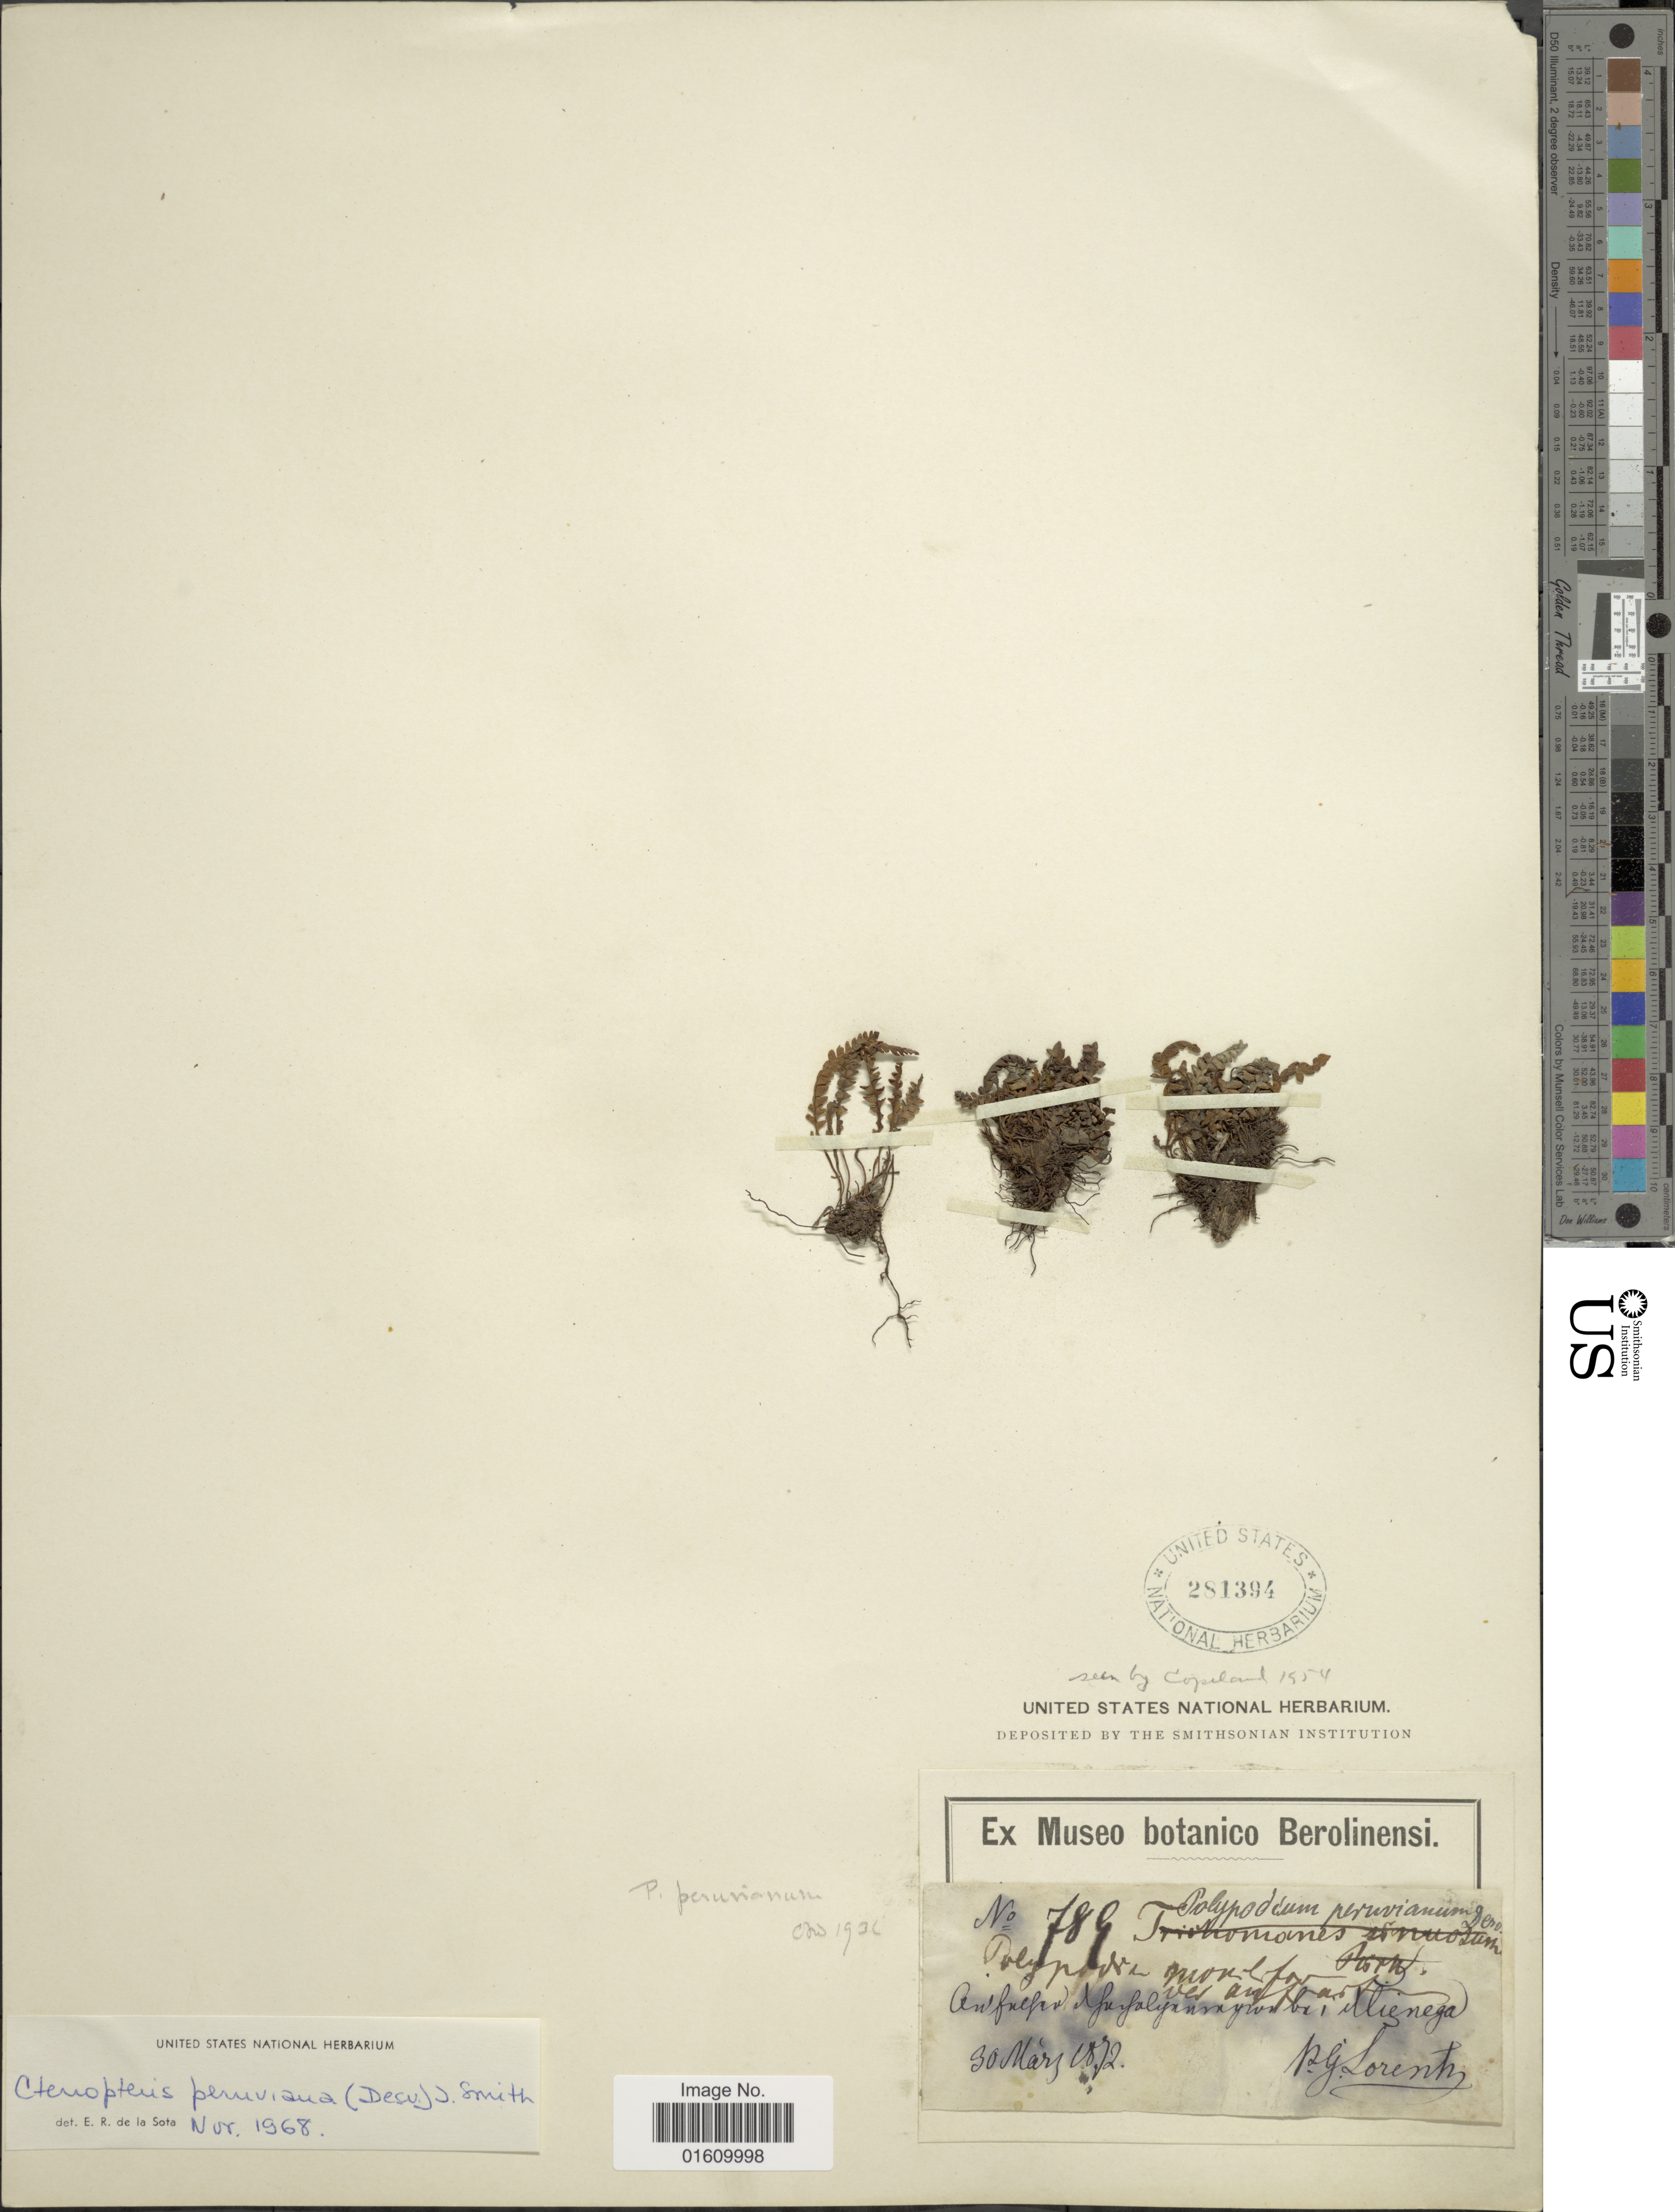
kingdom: Plantae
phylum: Tracheophyta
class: Polypodiopsida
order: Polypodiales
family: Polypodiaceae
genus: Melpomene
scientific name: Melpomene peruviana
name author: (Desv.) A.R. Sm. & R.C. Moran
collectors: P. G. Lorentz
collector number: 789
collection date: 1872-05-30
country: Argentina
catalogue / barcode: US 281394